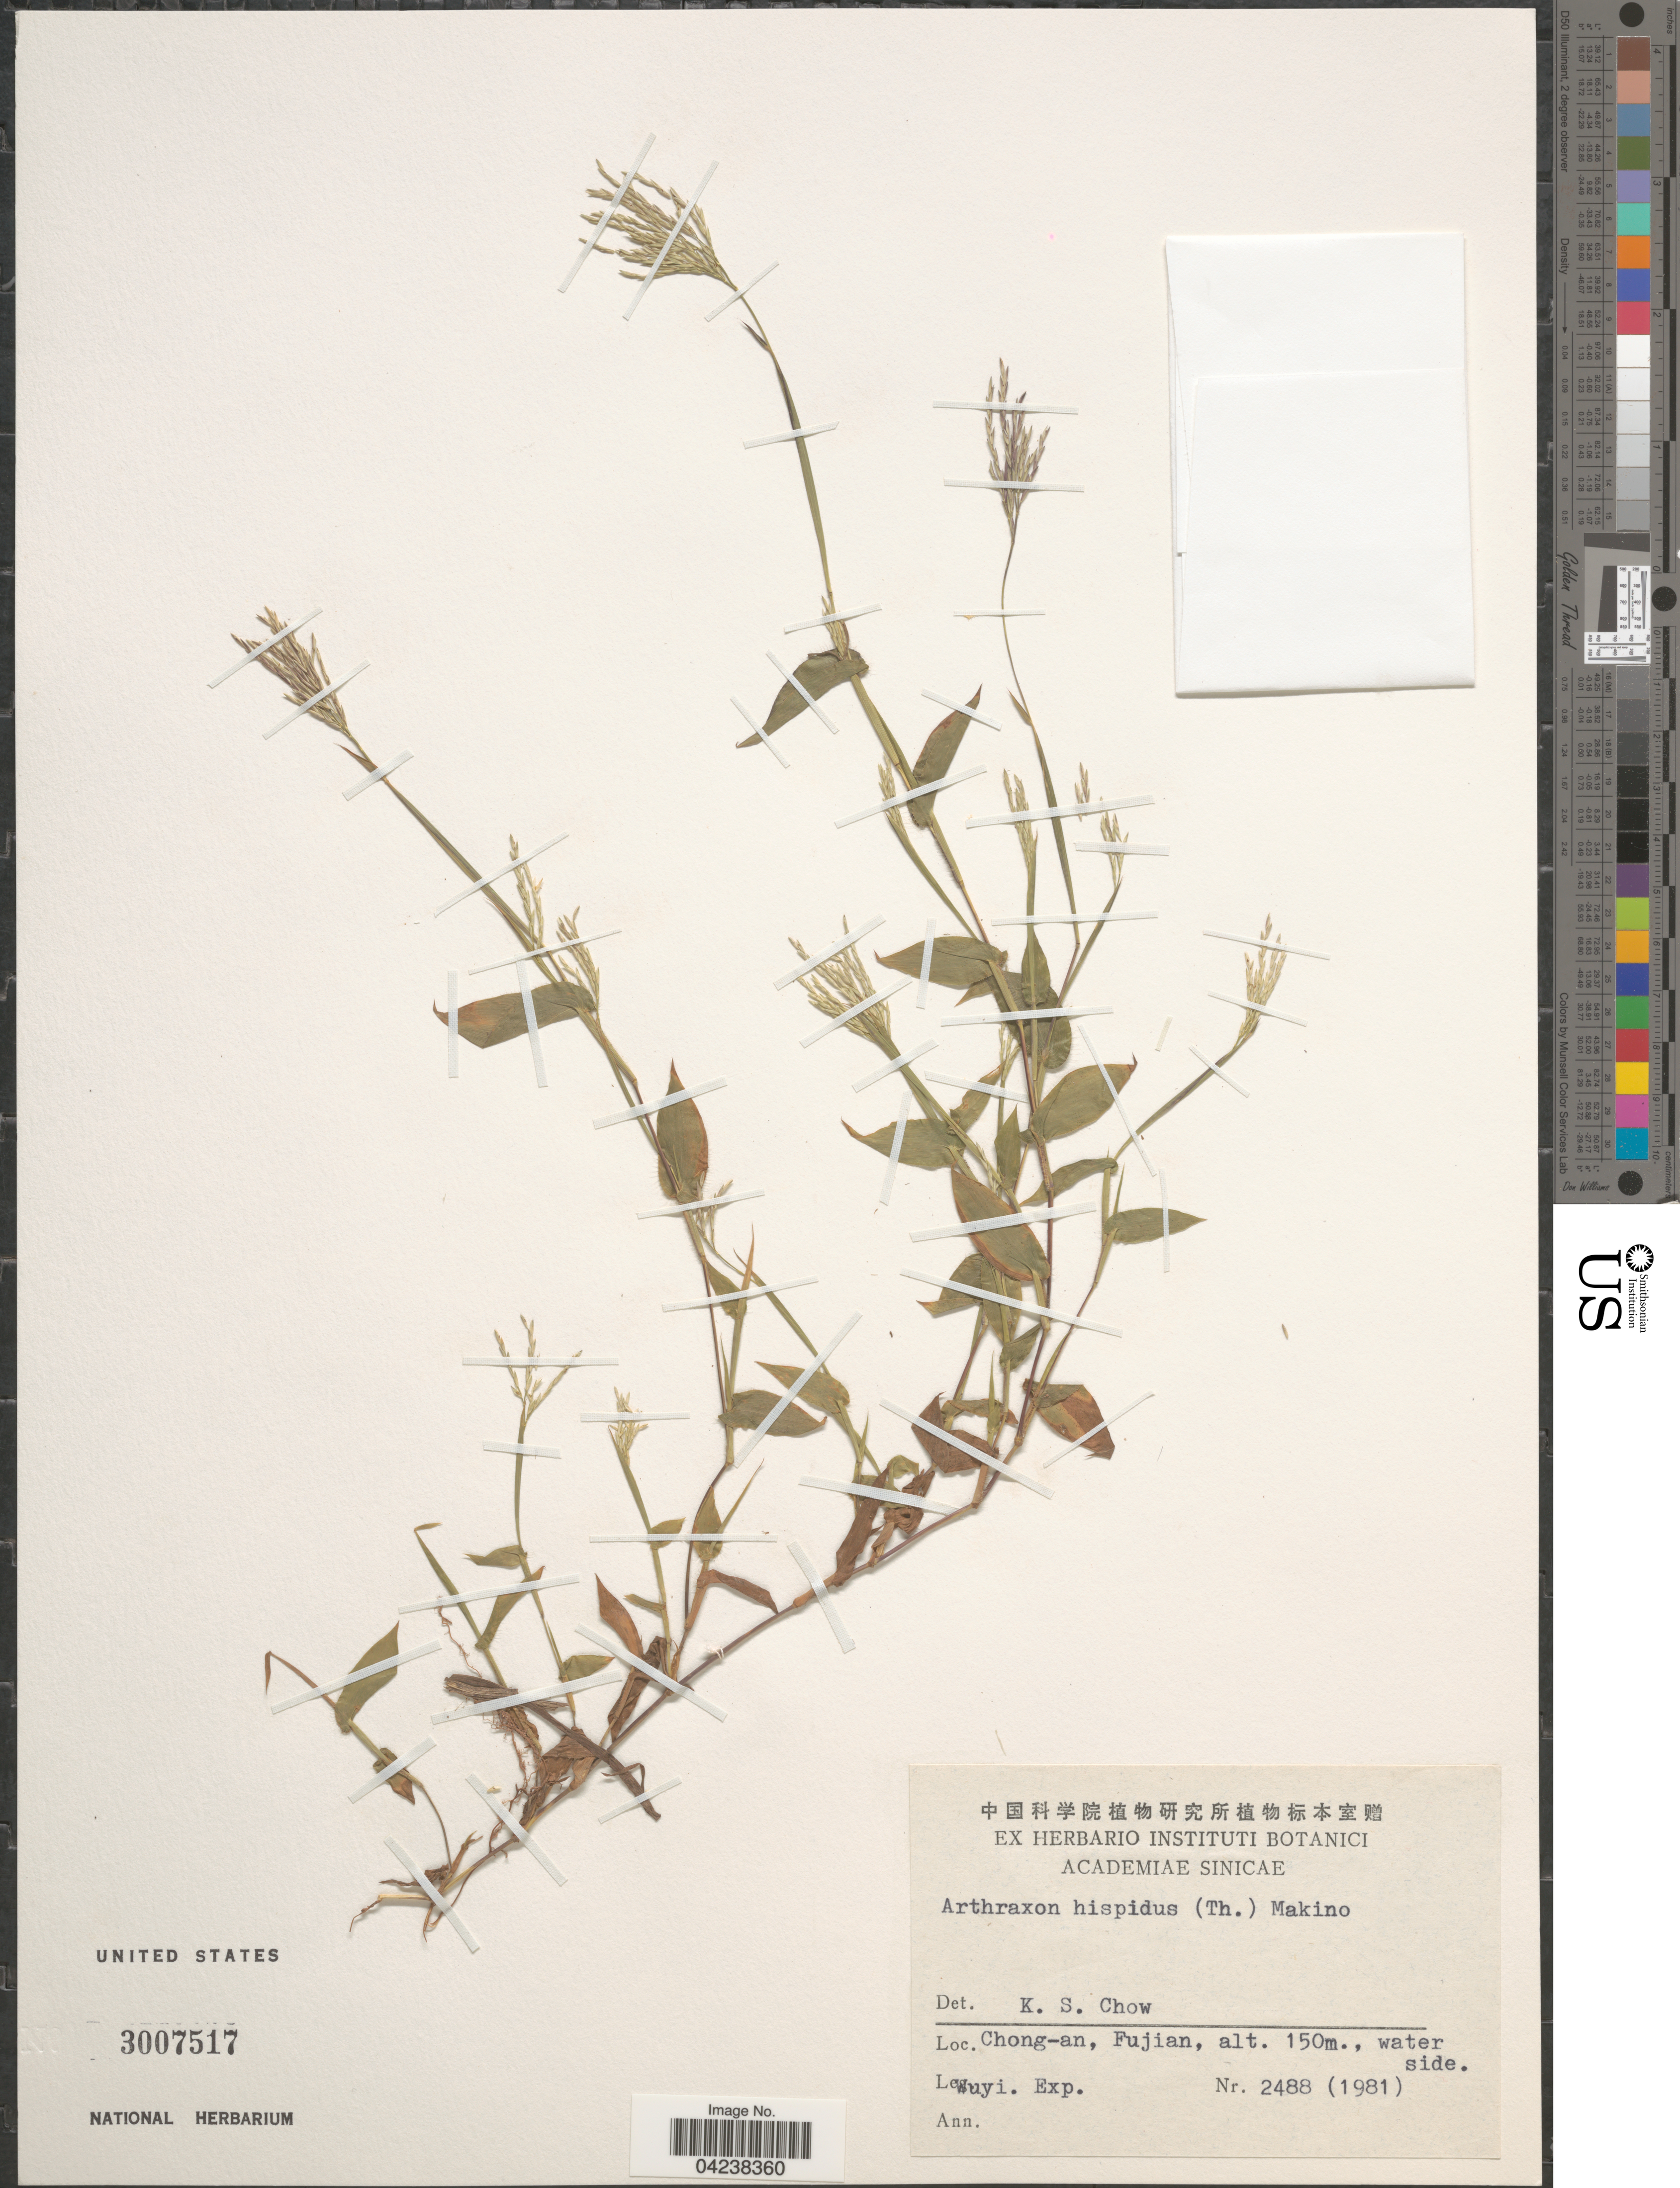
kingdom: Plantae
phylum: Tracheophyta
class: Liliopsida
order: Poales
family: Poaceae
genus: Arthraxon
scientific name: Arthraxon hispidus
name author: (Thunb.) Makino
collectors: Wuyi. Exped.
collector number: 2488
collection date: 1981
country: China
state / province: Fujian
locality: Chong-an, Fujian.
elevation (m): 150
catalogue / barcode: US 3007517